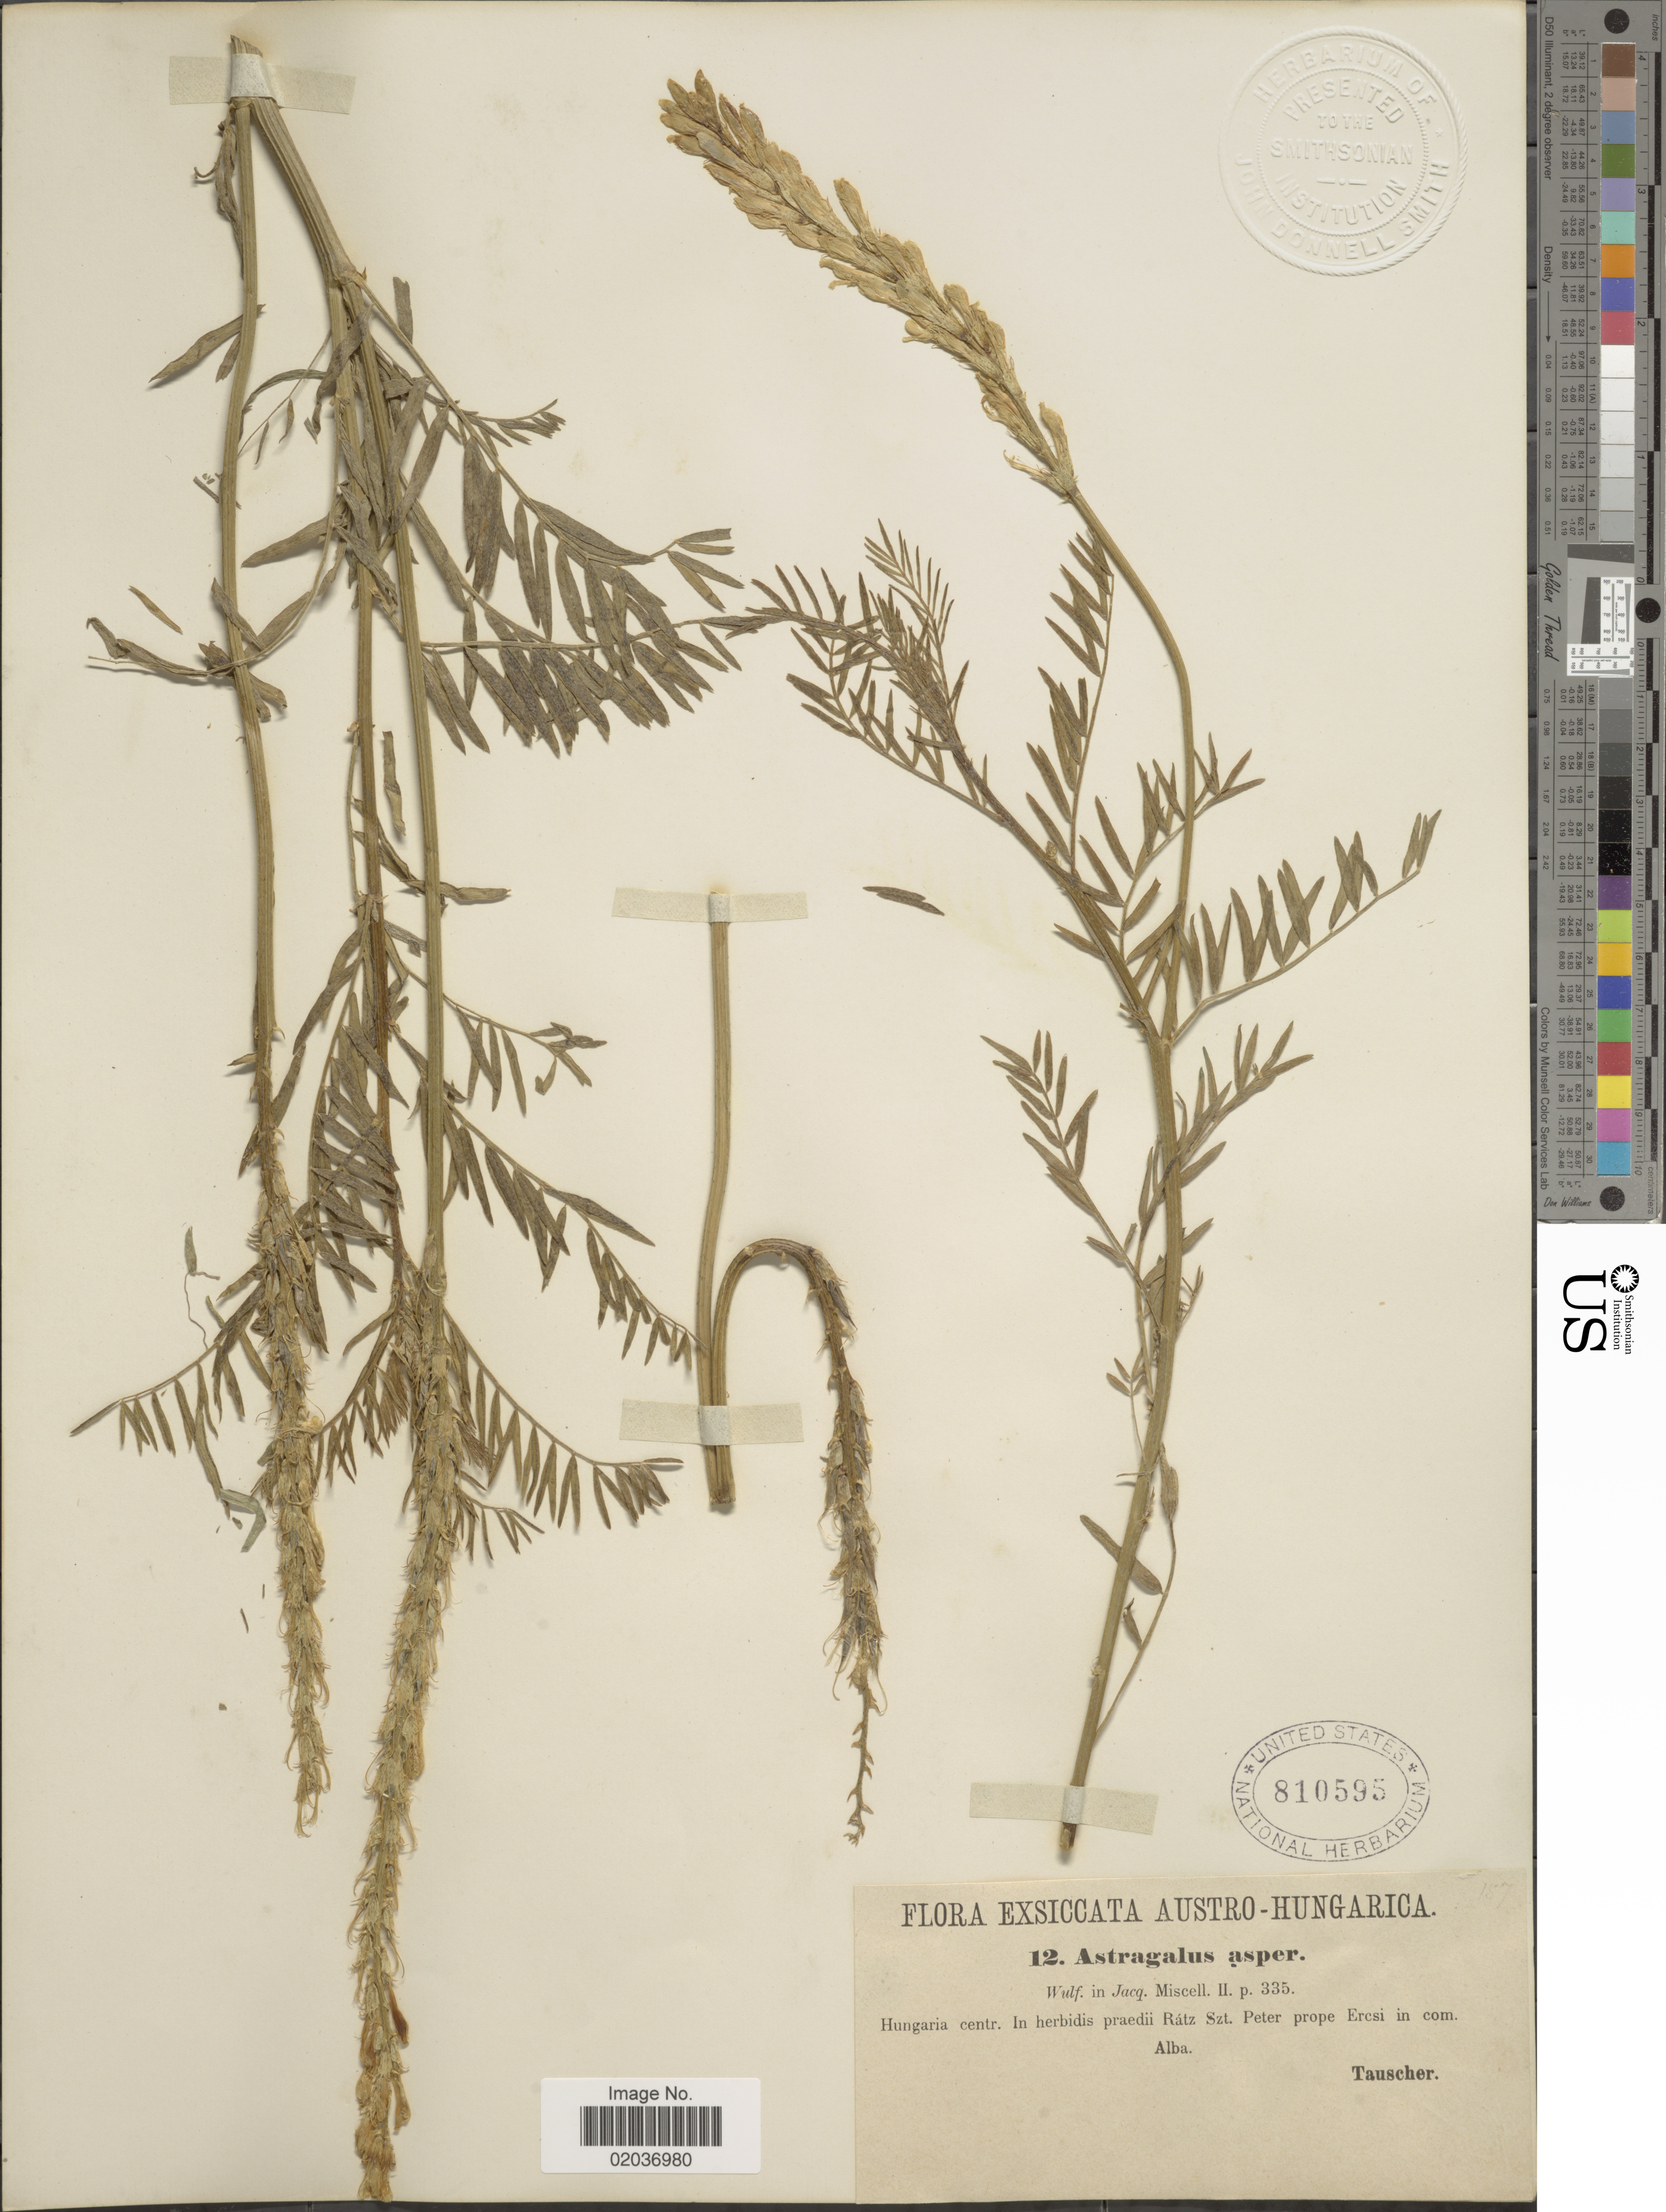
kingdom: Plantae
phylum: Tracheophyta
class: Magnoliopsida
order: Fabales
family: Fabaceae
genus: Astragalus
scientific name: Astragalus asper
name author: Jacq.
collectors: Tauscher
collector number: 12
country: Hungary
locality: Austro-Hungarica. Hungaria centr. In herbidis praedii Rátz Szt. peter prope Ercsi in com. Alba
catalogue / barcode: US 810595